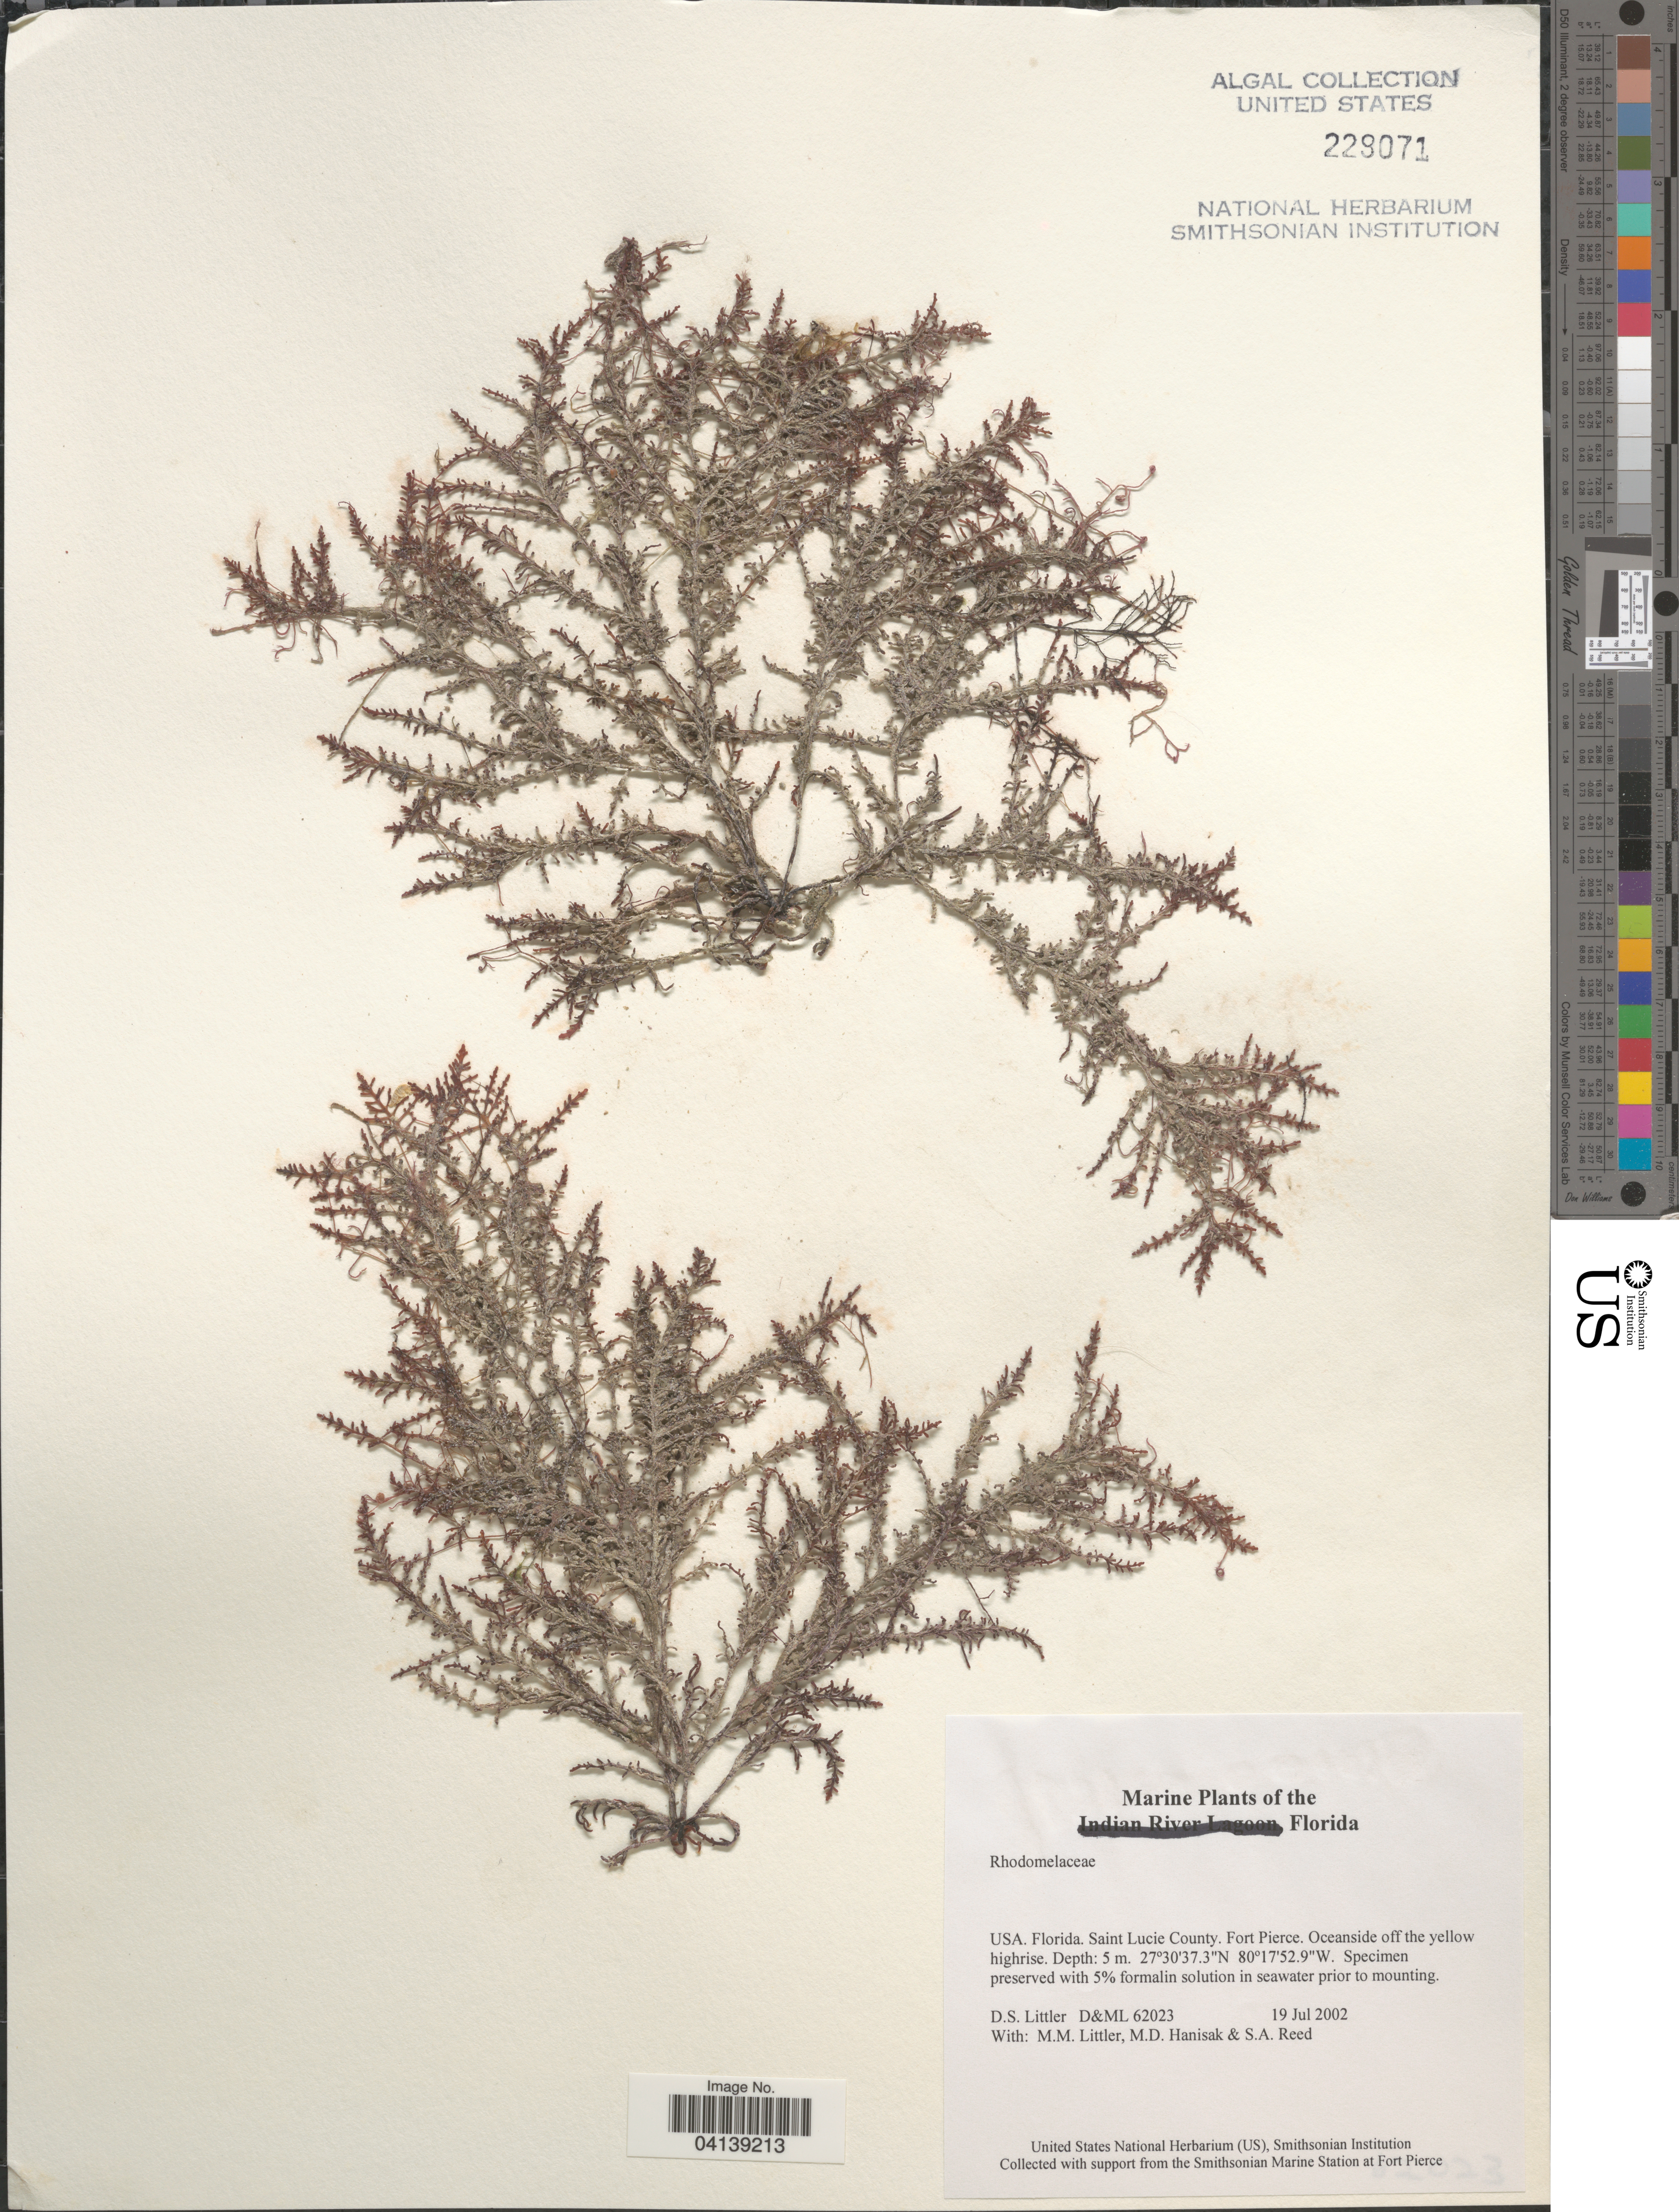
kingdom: Plantae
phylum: Rhodophyta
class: Florideophyceae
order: Ceramiales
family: Rhodomelaceae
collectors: D. S. Littler, M. Hanisak & S. Reed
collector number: D&ML62023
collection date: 2002-07-19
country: United States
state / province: Florida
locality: Saint Lucie County. Fort Pierce. Oceanside off the yellow highrise.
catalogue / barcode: US 229071